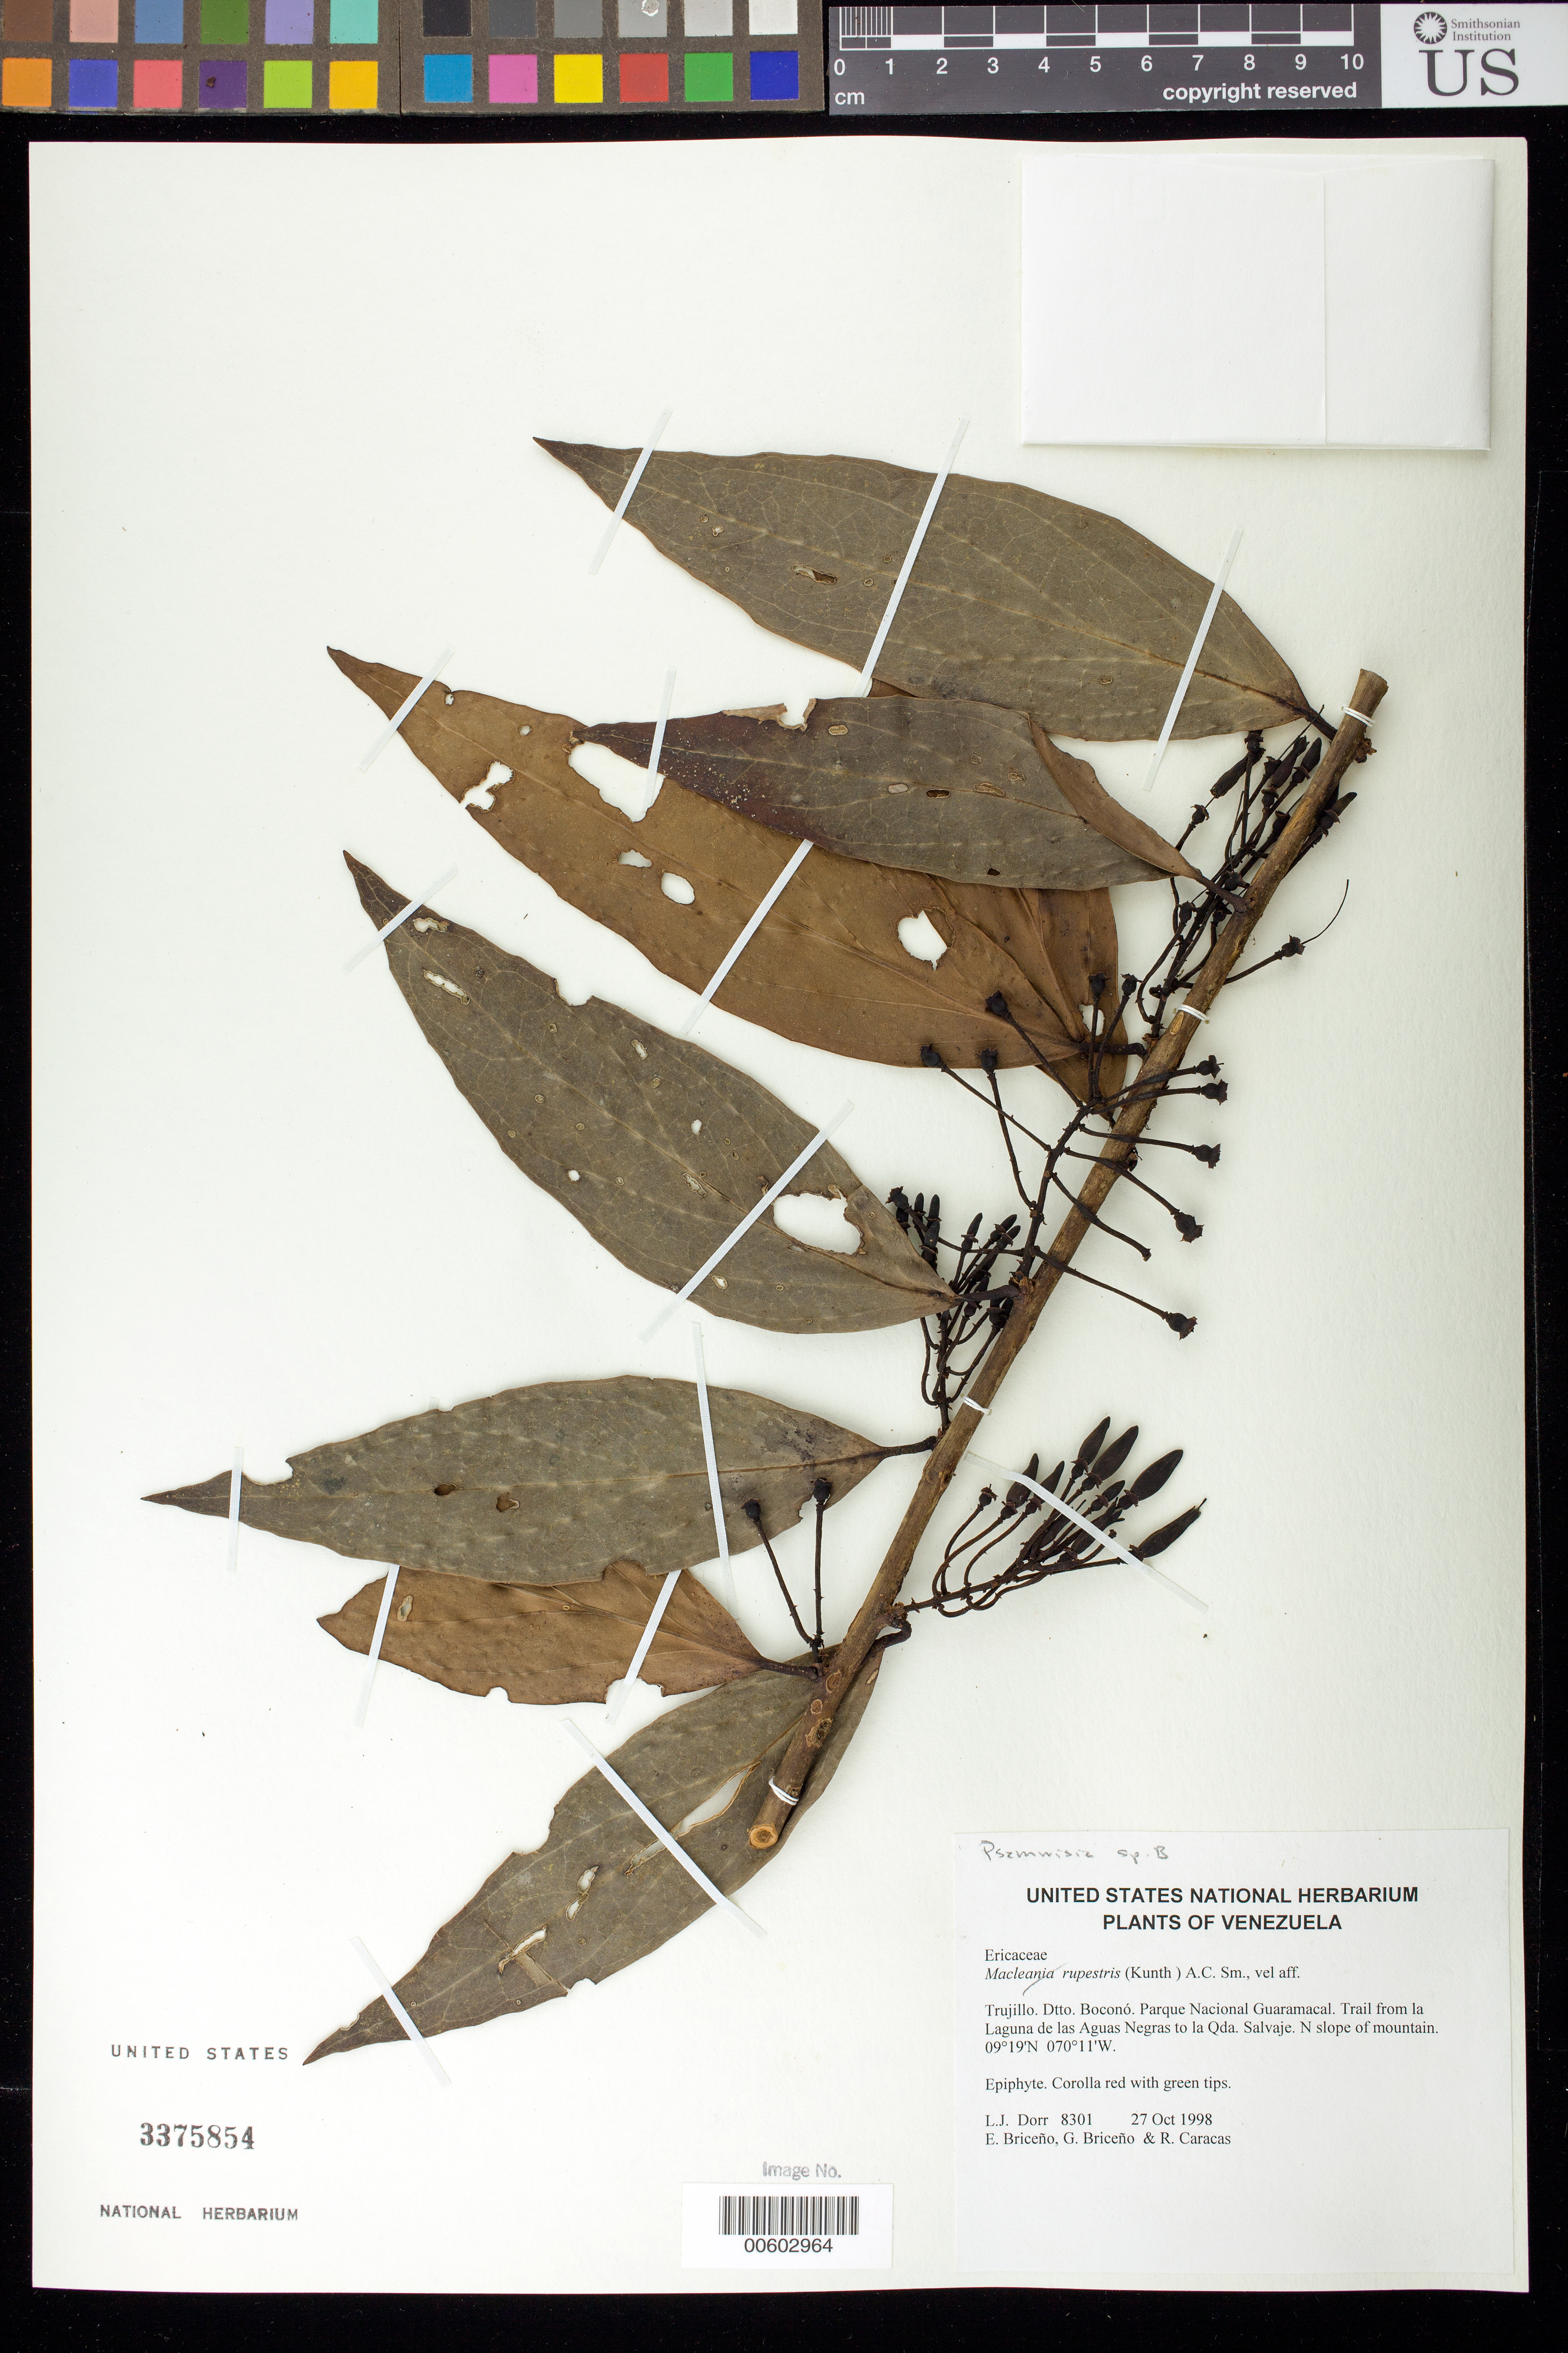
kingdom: Plantae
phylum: Tracheophyta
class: Magnoliopsida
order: Ericales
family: Ericaceae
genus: Macleania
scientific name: Macleania rupestris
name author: (Kunth) A.C. Sm.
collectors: L. J. Dorr, E. Briceño, G. Briceño & R. Caracas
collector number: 8301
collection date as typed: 27 Oct 1998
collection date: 1998-10-27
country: Venezuela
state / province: Trujillo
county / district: Boconó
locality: Parque Nacional Guaramacal. Trail from la Laguna de las Aguas Negras to la Qda. Salvaje. N slope of mountain.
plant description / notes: F, NY, PORT, US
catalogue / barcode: US 3375854